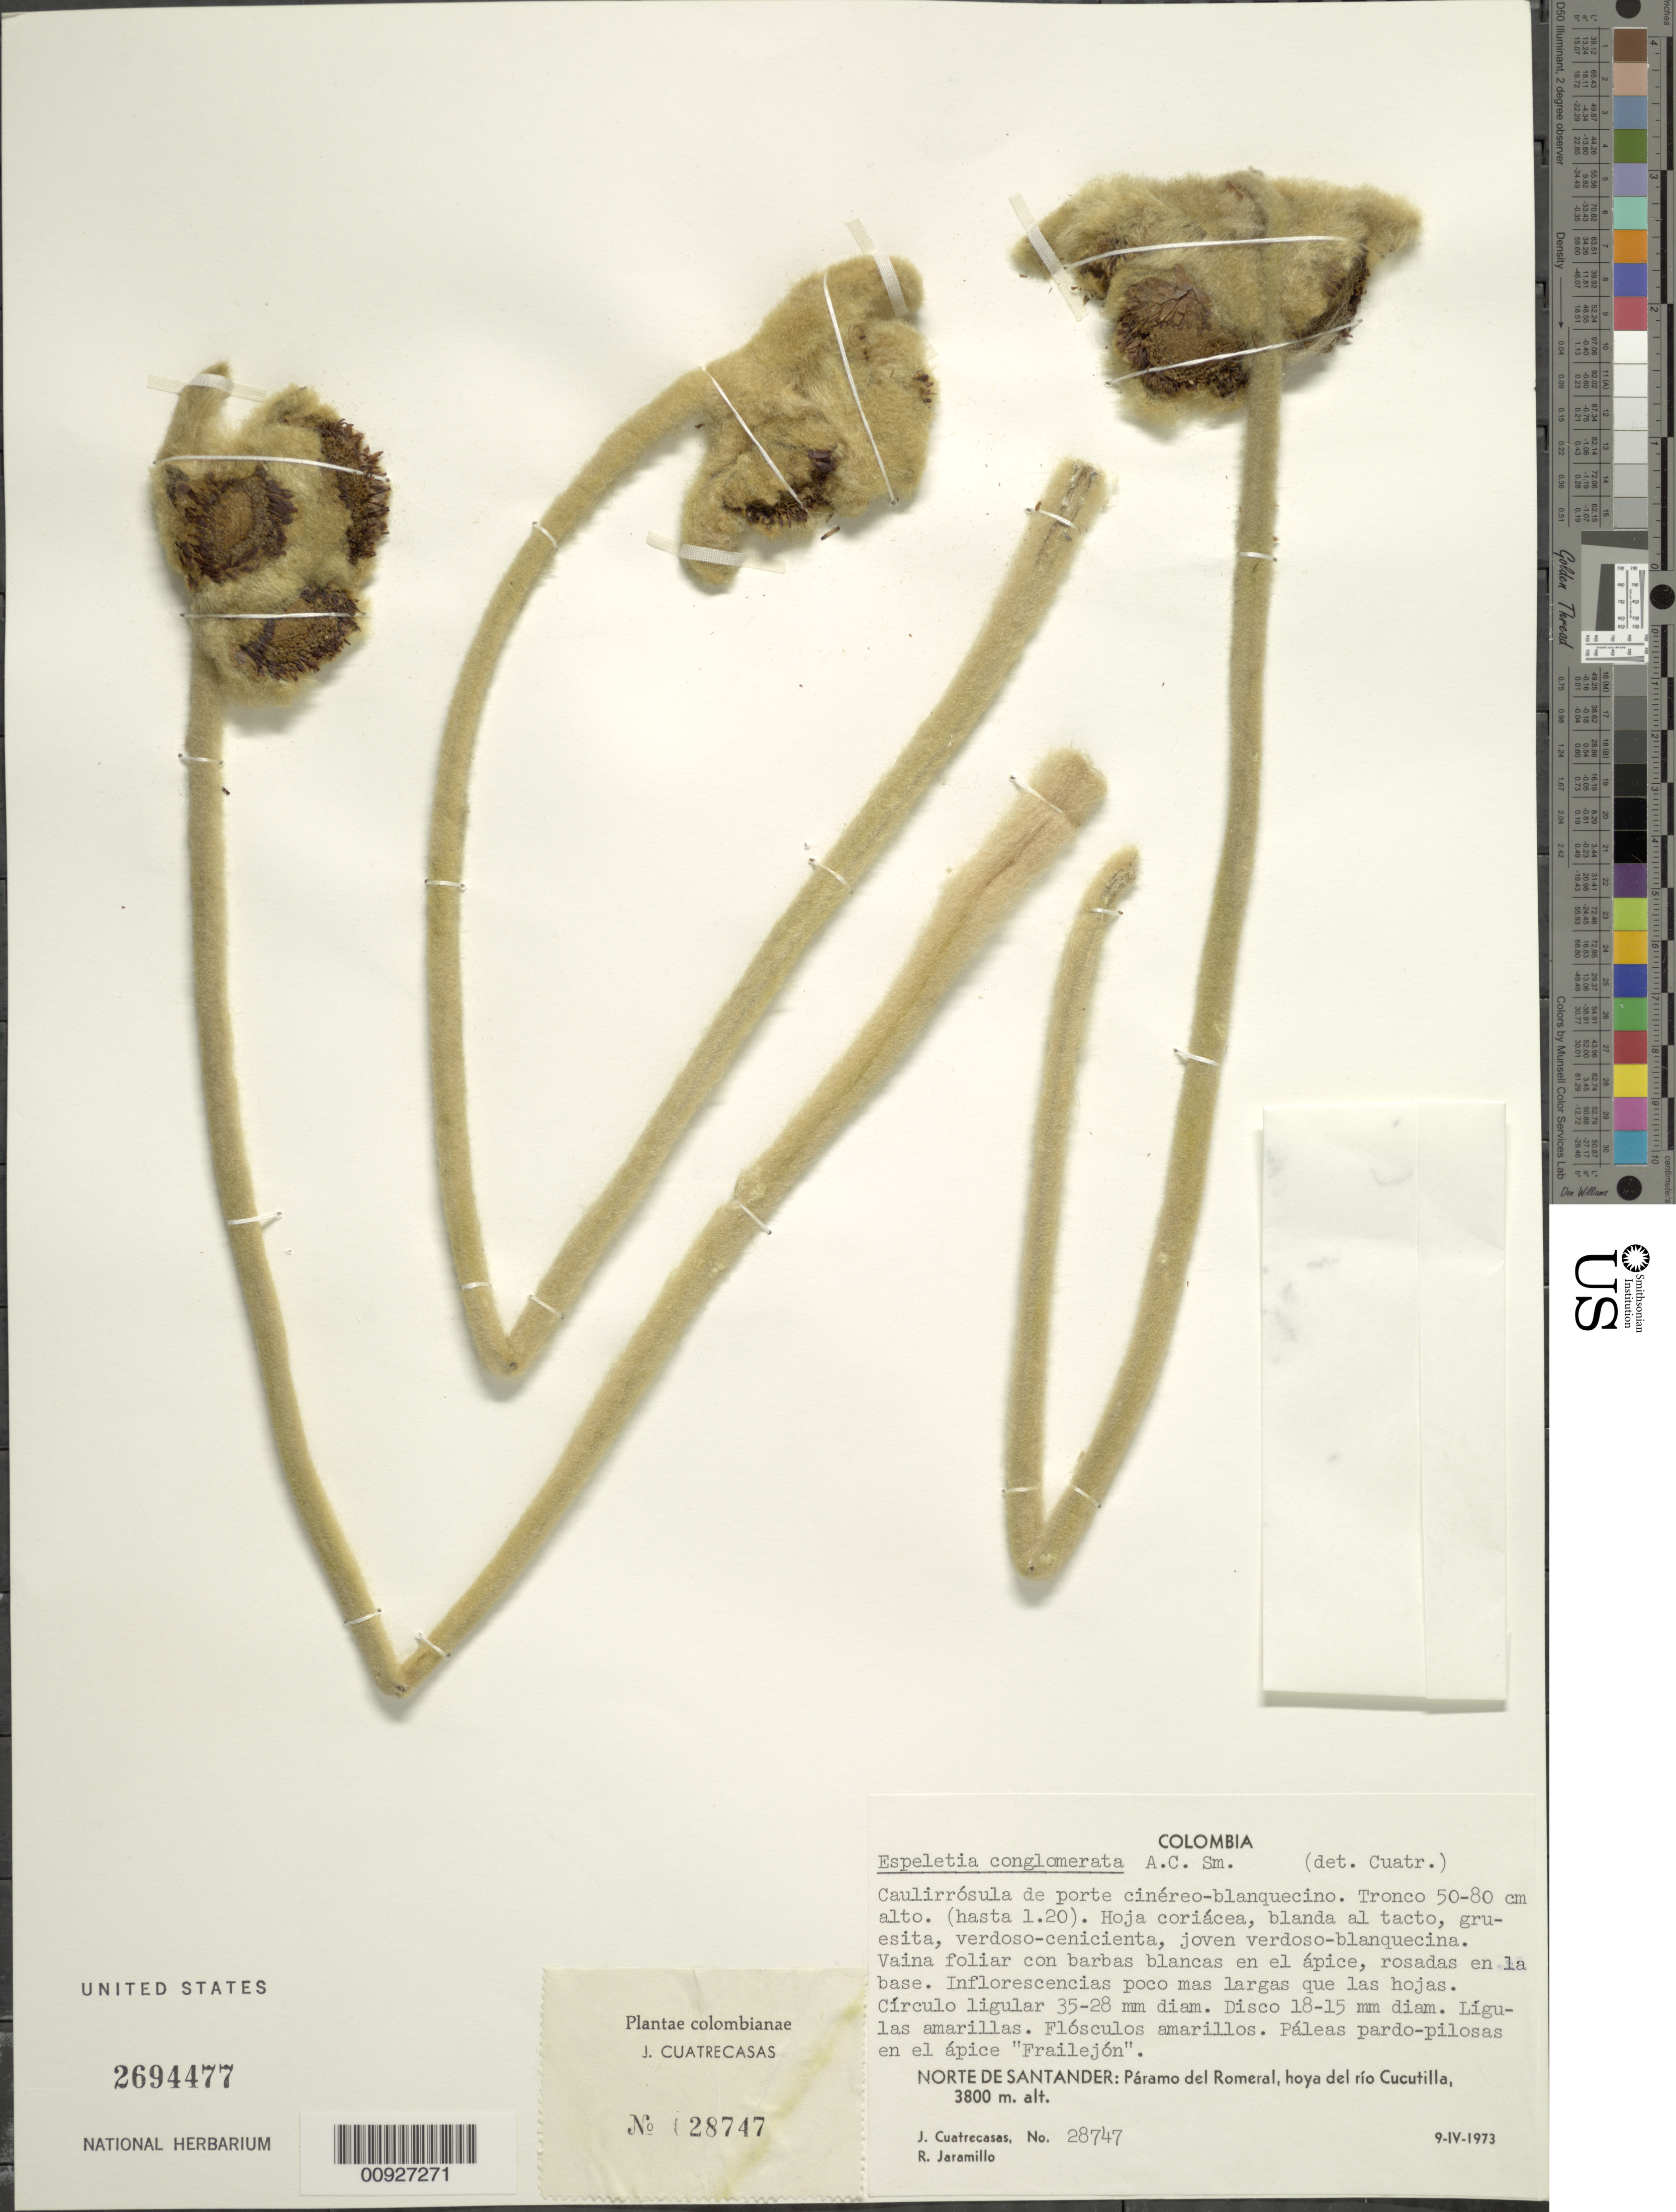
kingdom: Plantae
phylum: Tracheophyta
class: Magnoliopsida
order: Asterales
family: Asteraceae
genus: Espeletia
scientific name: Espeletia conglomerata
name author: A.C. Sm.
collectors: J. Cuatrecasas & R. Jaramillo M.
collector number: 28747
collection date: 1973-04-09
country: Colombia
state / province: Norte de Santander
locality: P. del Romeral. P. del Romeral, hoya del río Cucutilla.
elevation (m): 3800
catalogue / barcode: US 2694477